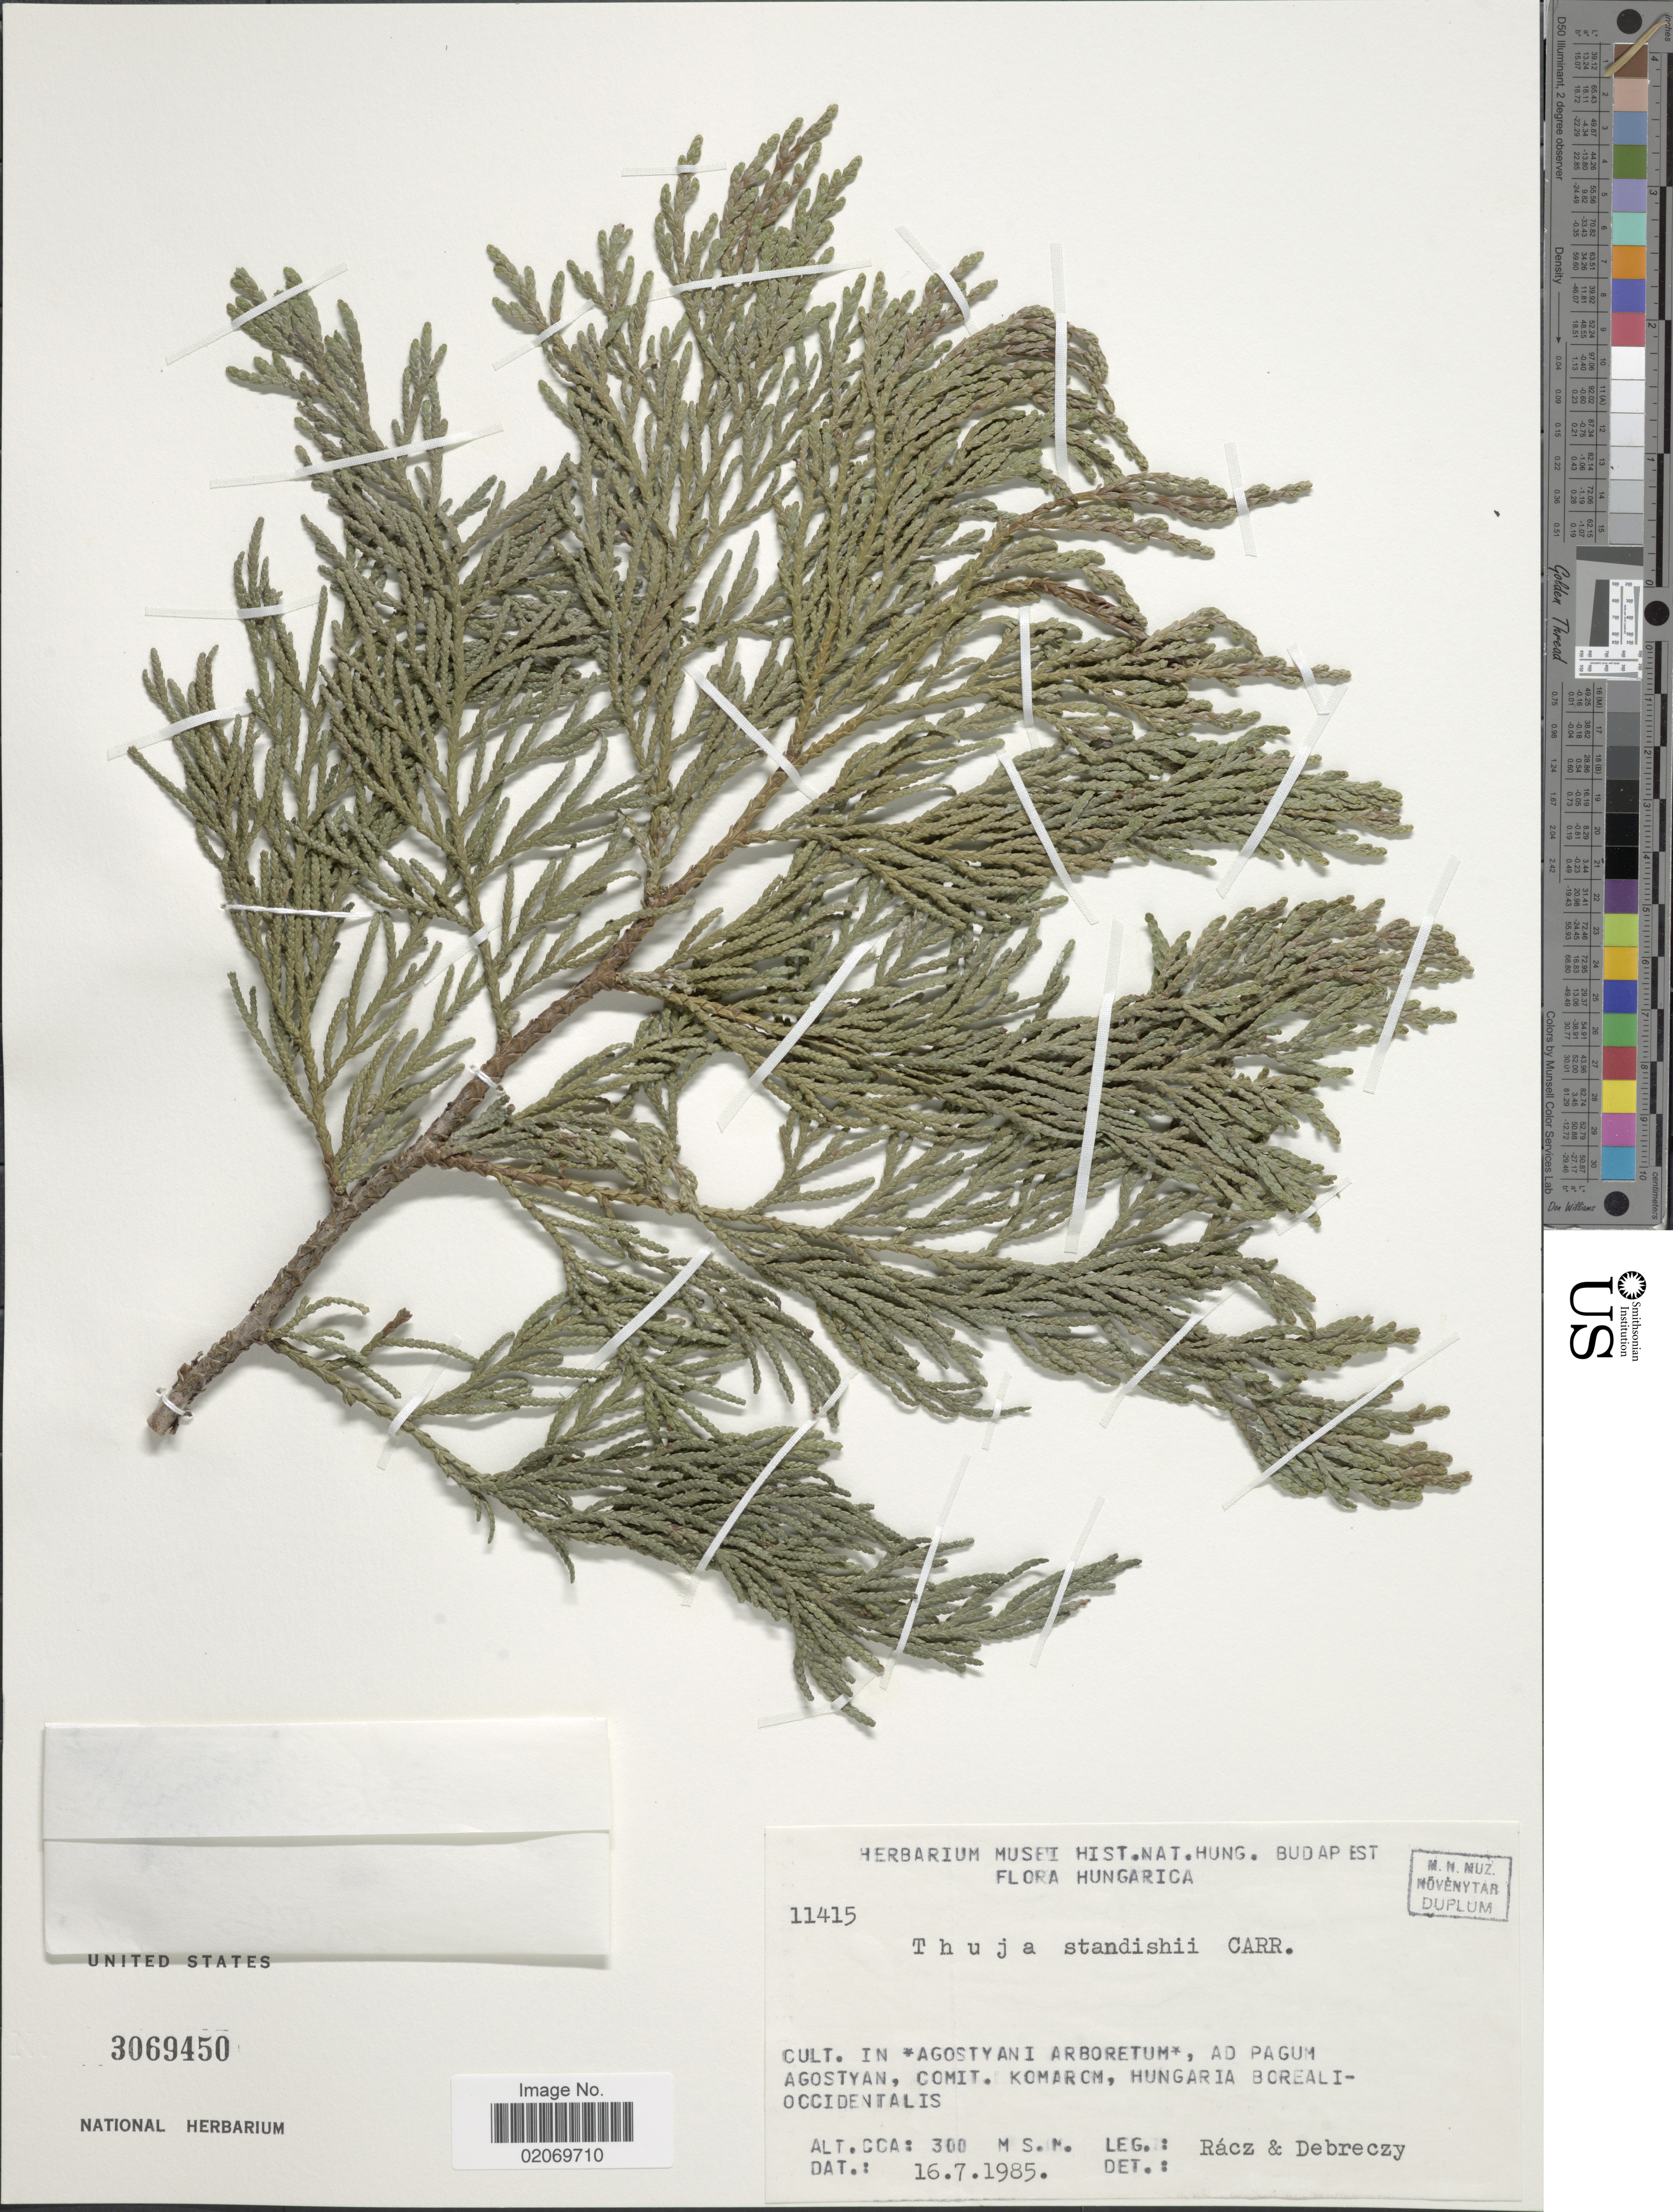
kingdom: Plantae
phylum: Tracheophyta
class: Pinopsida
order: Pinales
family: Cupressaceae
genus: Thuja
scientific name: Thuja standishii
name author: (Gordon) Carrière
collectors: Rácz & Z. Debreczy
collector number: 11415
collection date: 1985-07-16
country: Hungary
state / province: Komárom-Esztergom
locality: Cult in Agostyani Arboretum, ad pagum Agostyan, Comit. Komarom, Hungaria Boreali-Occidentalis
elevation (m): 300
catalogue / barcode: US 3069450